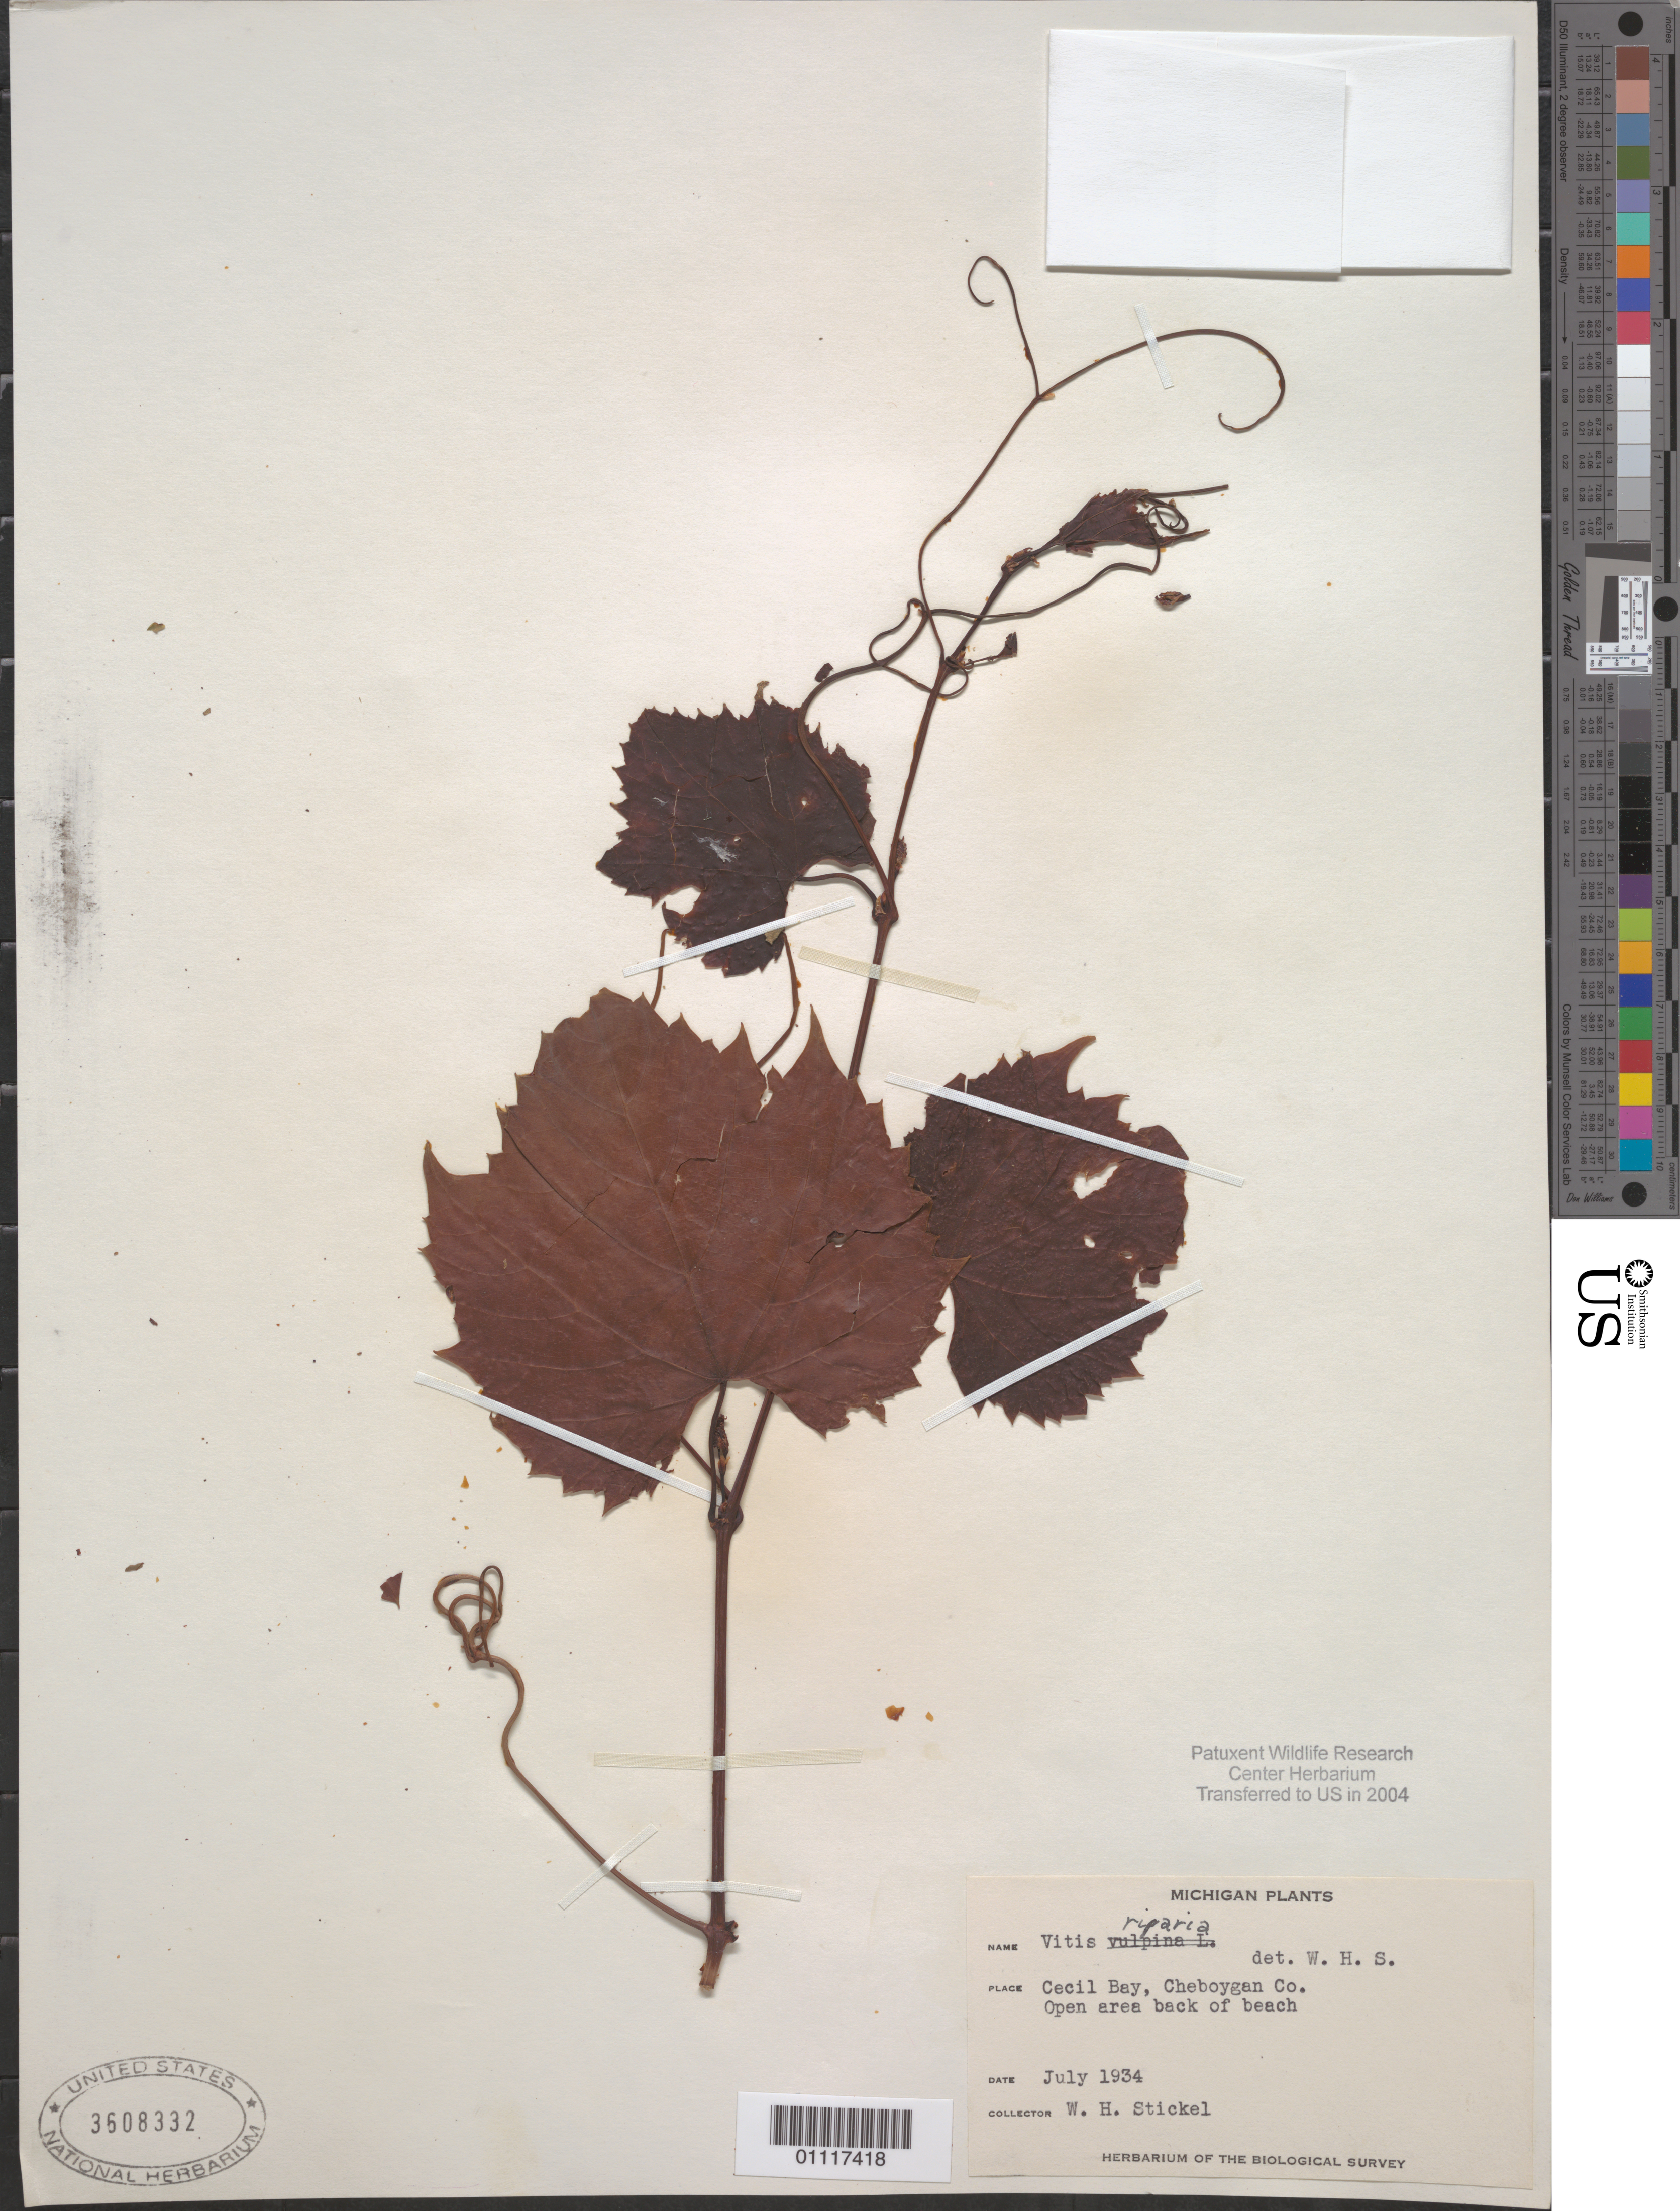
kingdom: Plantae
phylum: Tracheophyta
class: Magnoliopsida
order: Vitales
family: Vitaceae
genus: Vitis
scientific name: Vitis riparia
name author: Michx.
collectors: W. Stickel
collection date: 1934-07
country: United States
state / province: Michigan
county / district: Cheboygan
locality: Cecil Bay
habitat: Open area back of beach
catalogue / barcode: US 3608332